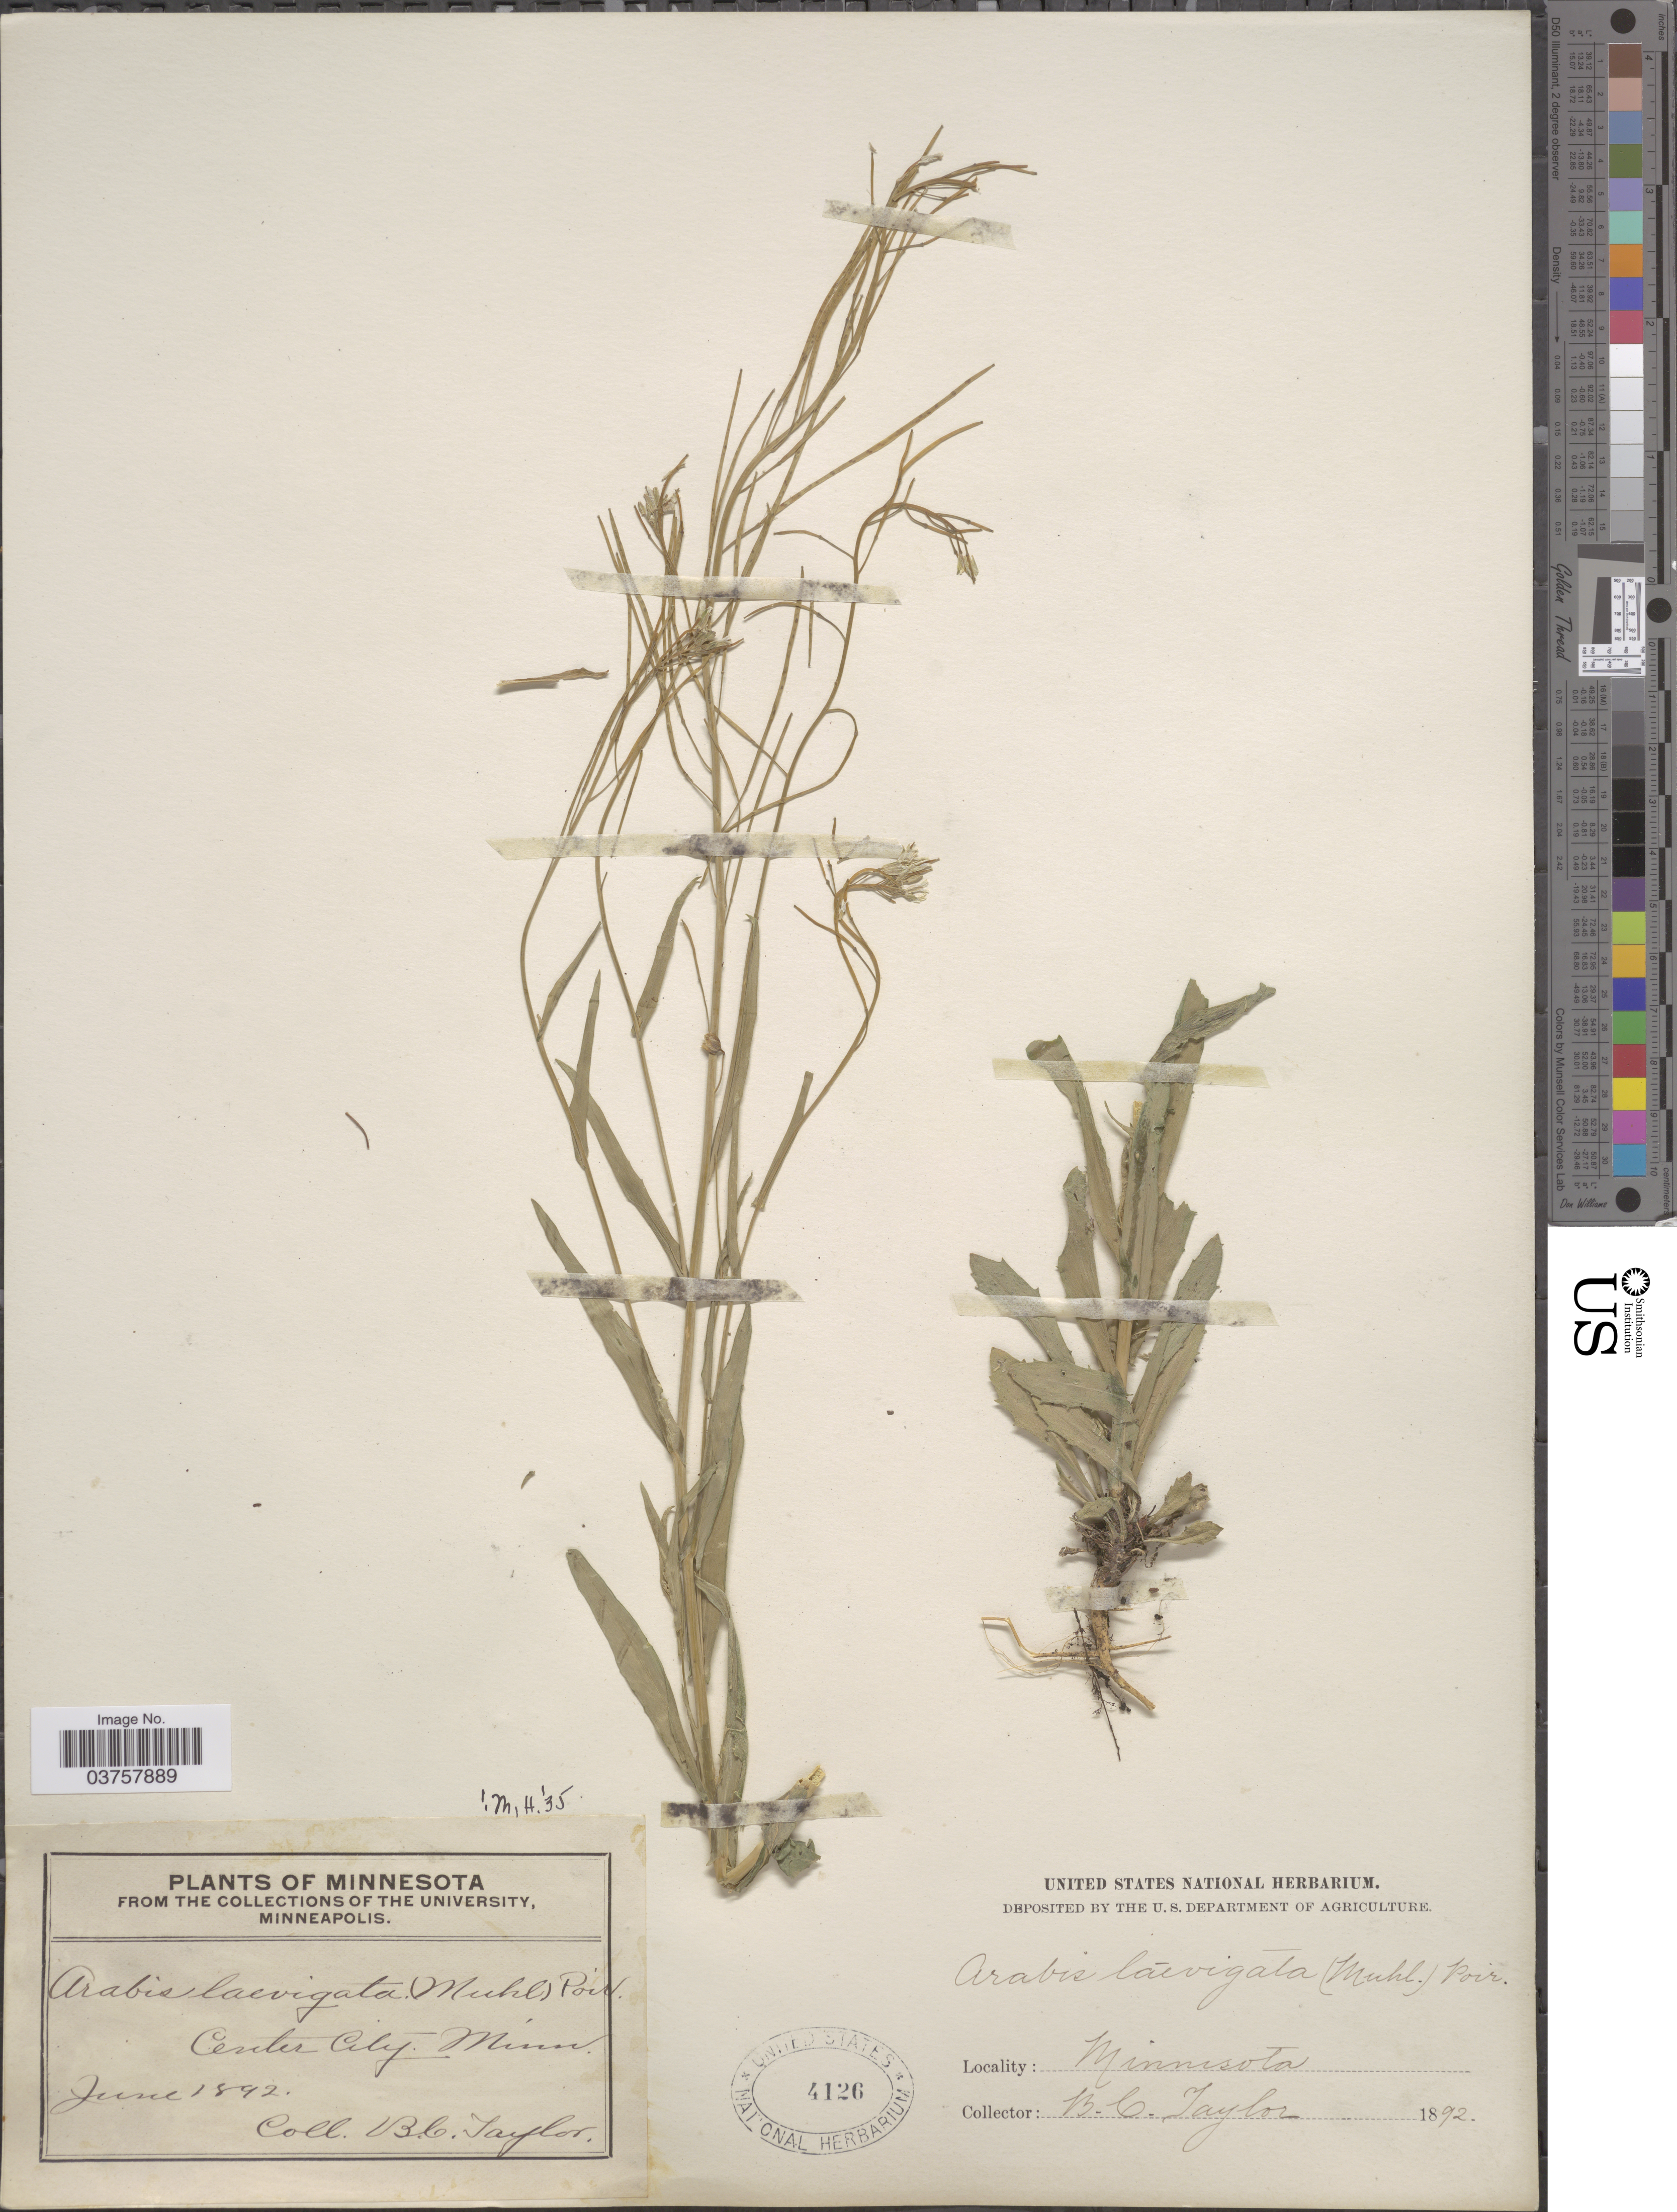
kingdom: Plantae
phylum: Tracheophyta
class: Magnoliopsida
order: Brassicales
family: Brassicaceae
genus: Arabis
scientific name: Arabis laevigata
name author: (Muhl. ex Willd.) Poir.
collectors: B. C. Taylor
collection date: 1892-06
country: United States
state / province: Minnesota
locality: Center City.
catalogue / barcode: US 4126